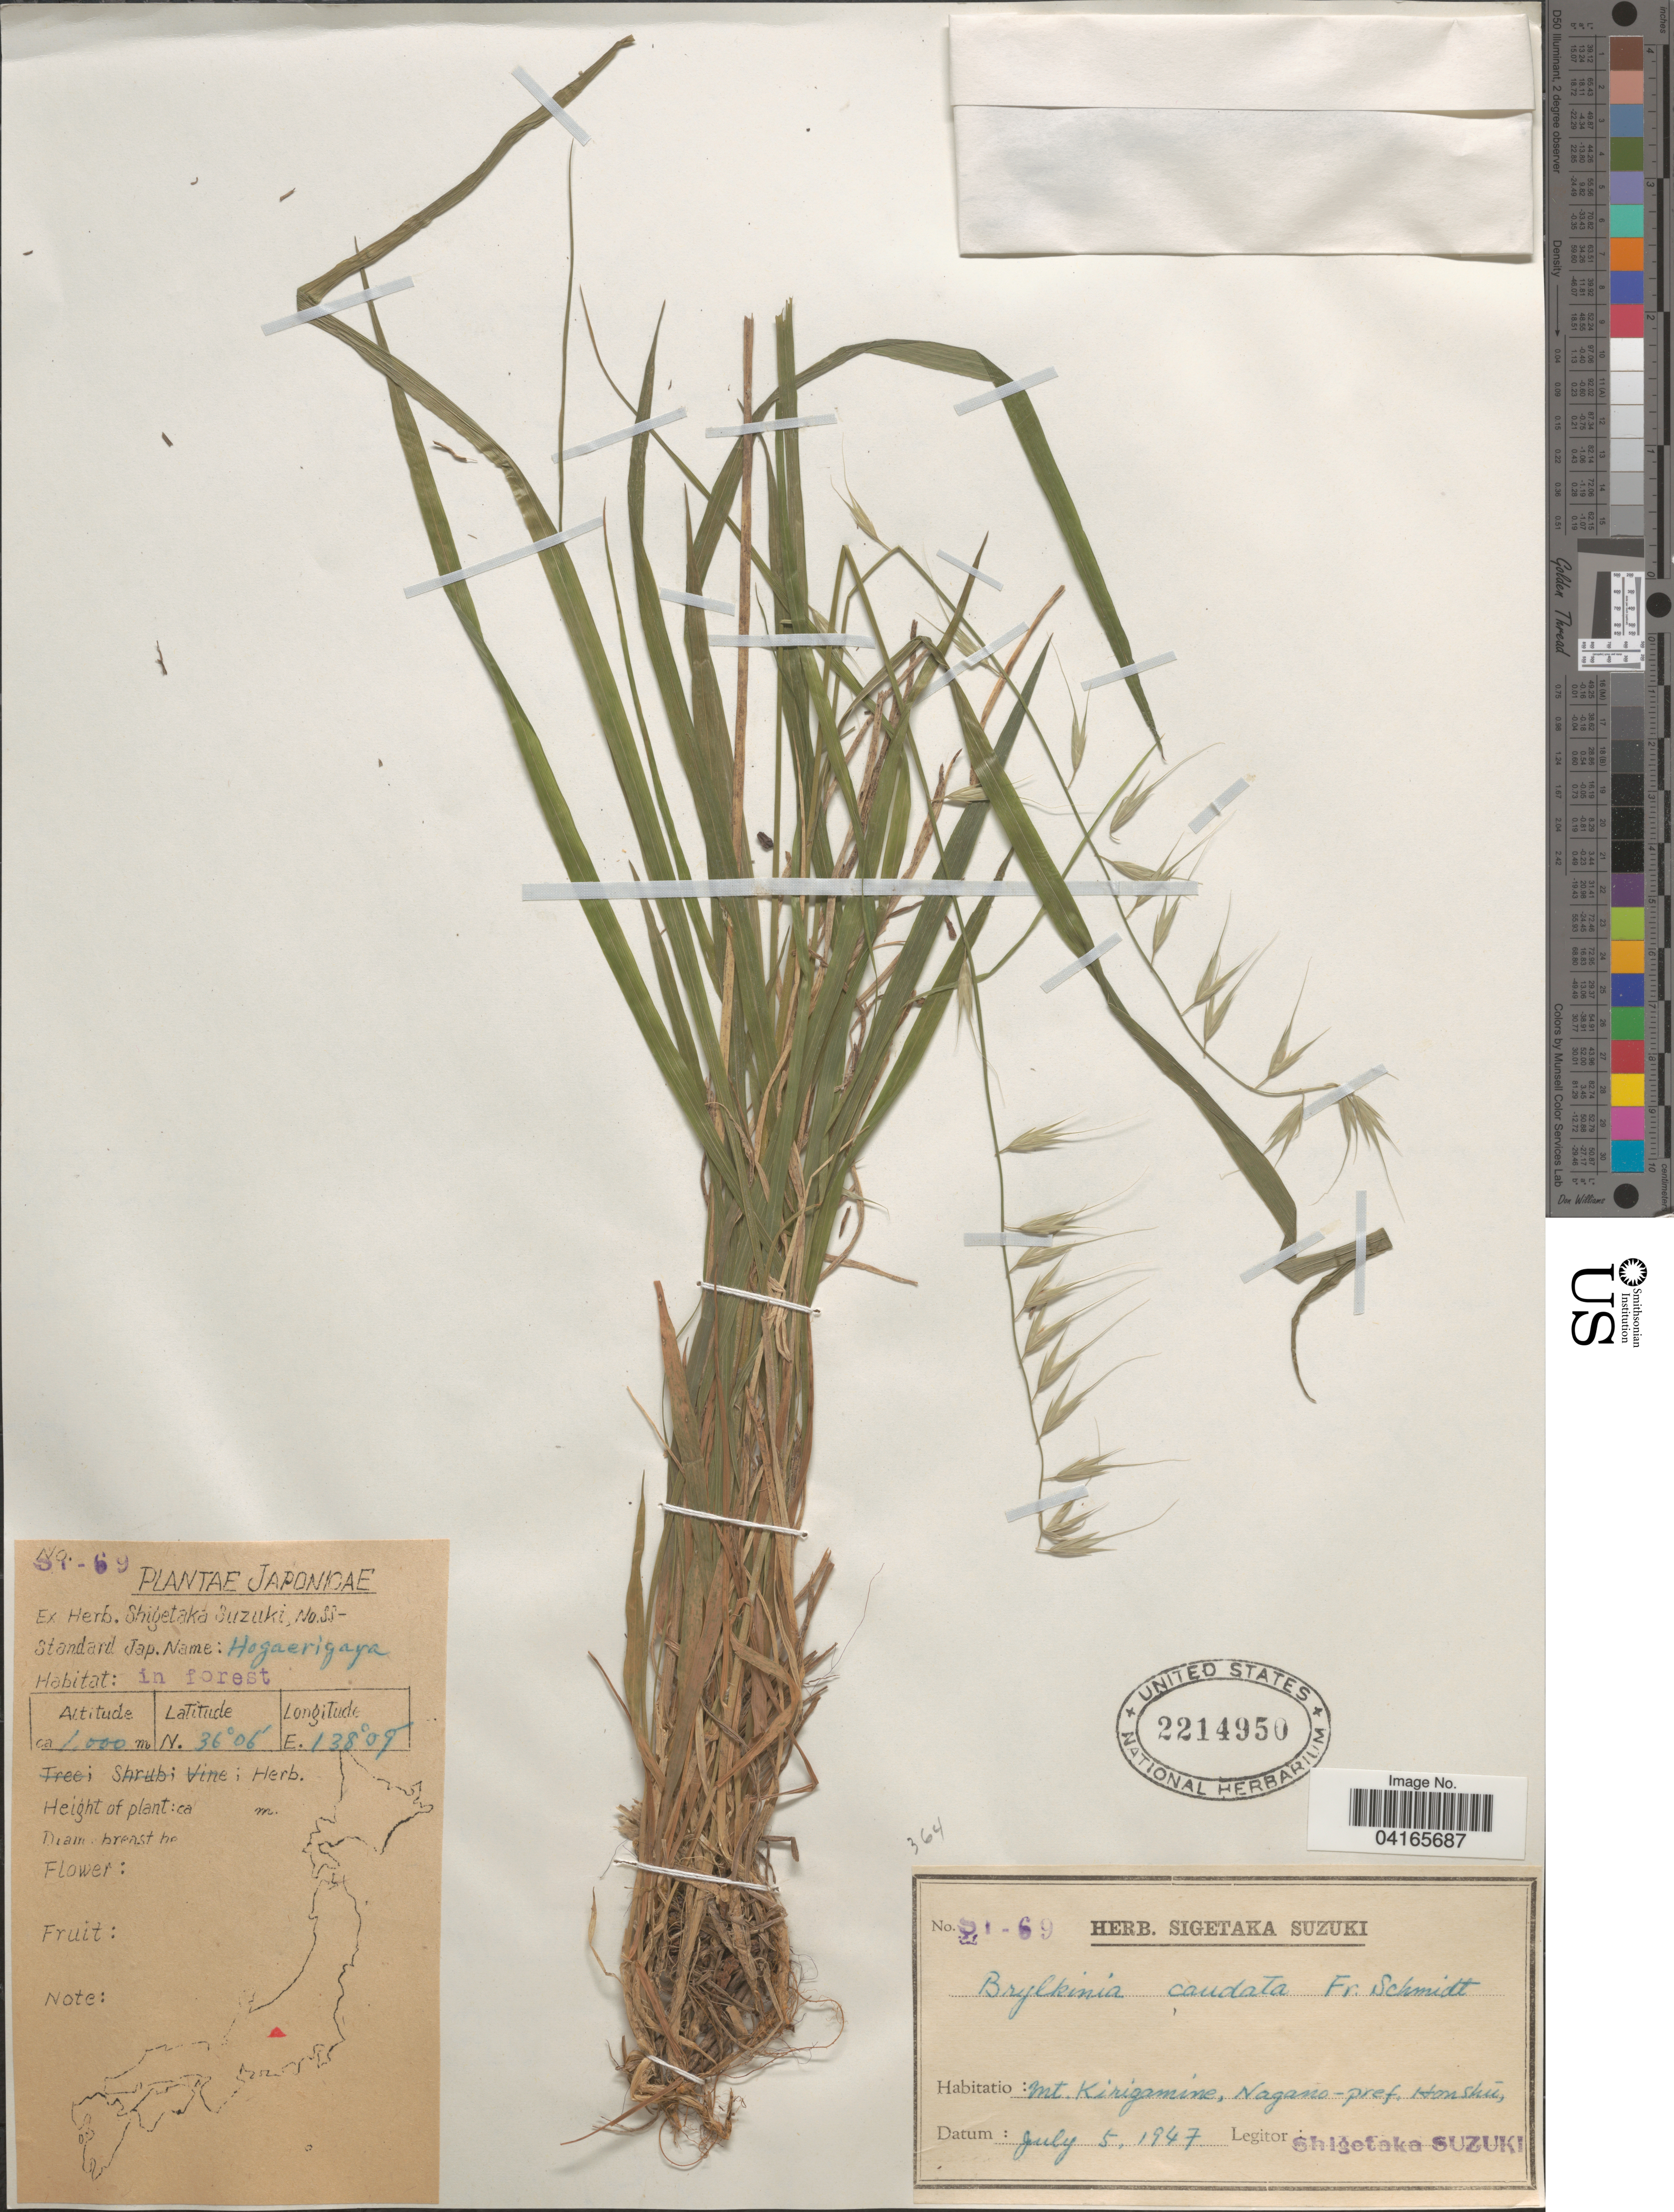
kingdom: Plantae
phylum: Tracheophyta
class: Liliopsida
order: Poales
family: Poaceae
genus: Brylkinia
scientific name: Brylkinia caudata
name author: (Munro) F. Schmidt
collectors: S. Suzuki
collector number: SI-69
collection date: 1947-07-05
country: Japan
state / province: Nagano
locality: Mt. Kirigamine, Nagano-pref, Honshu.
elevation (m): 1000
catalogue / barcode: US 2214950